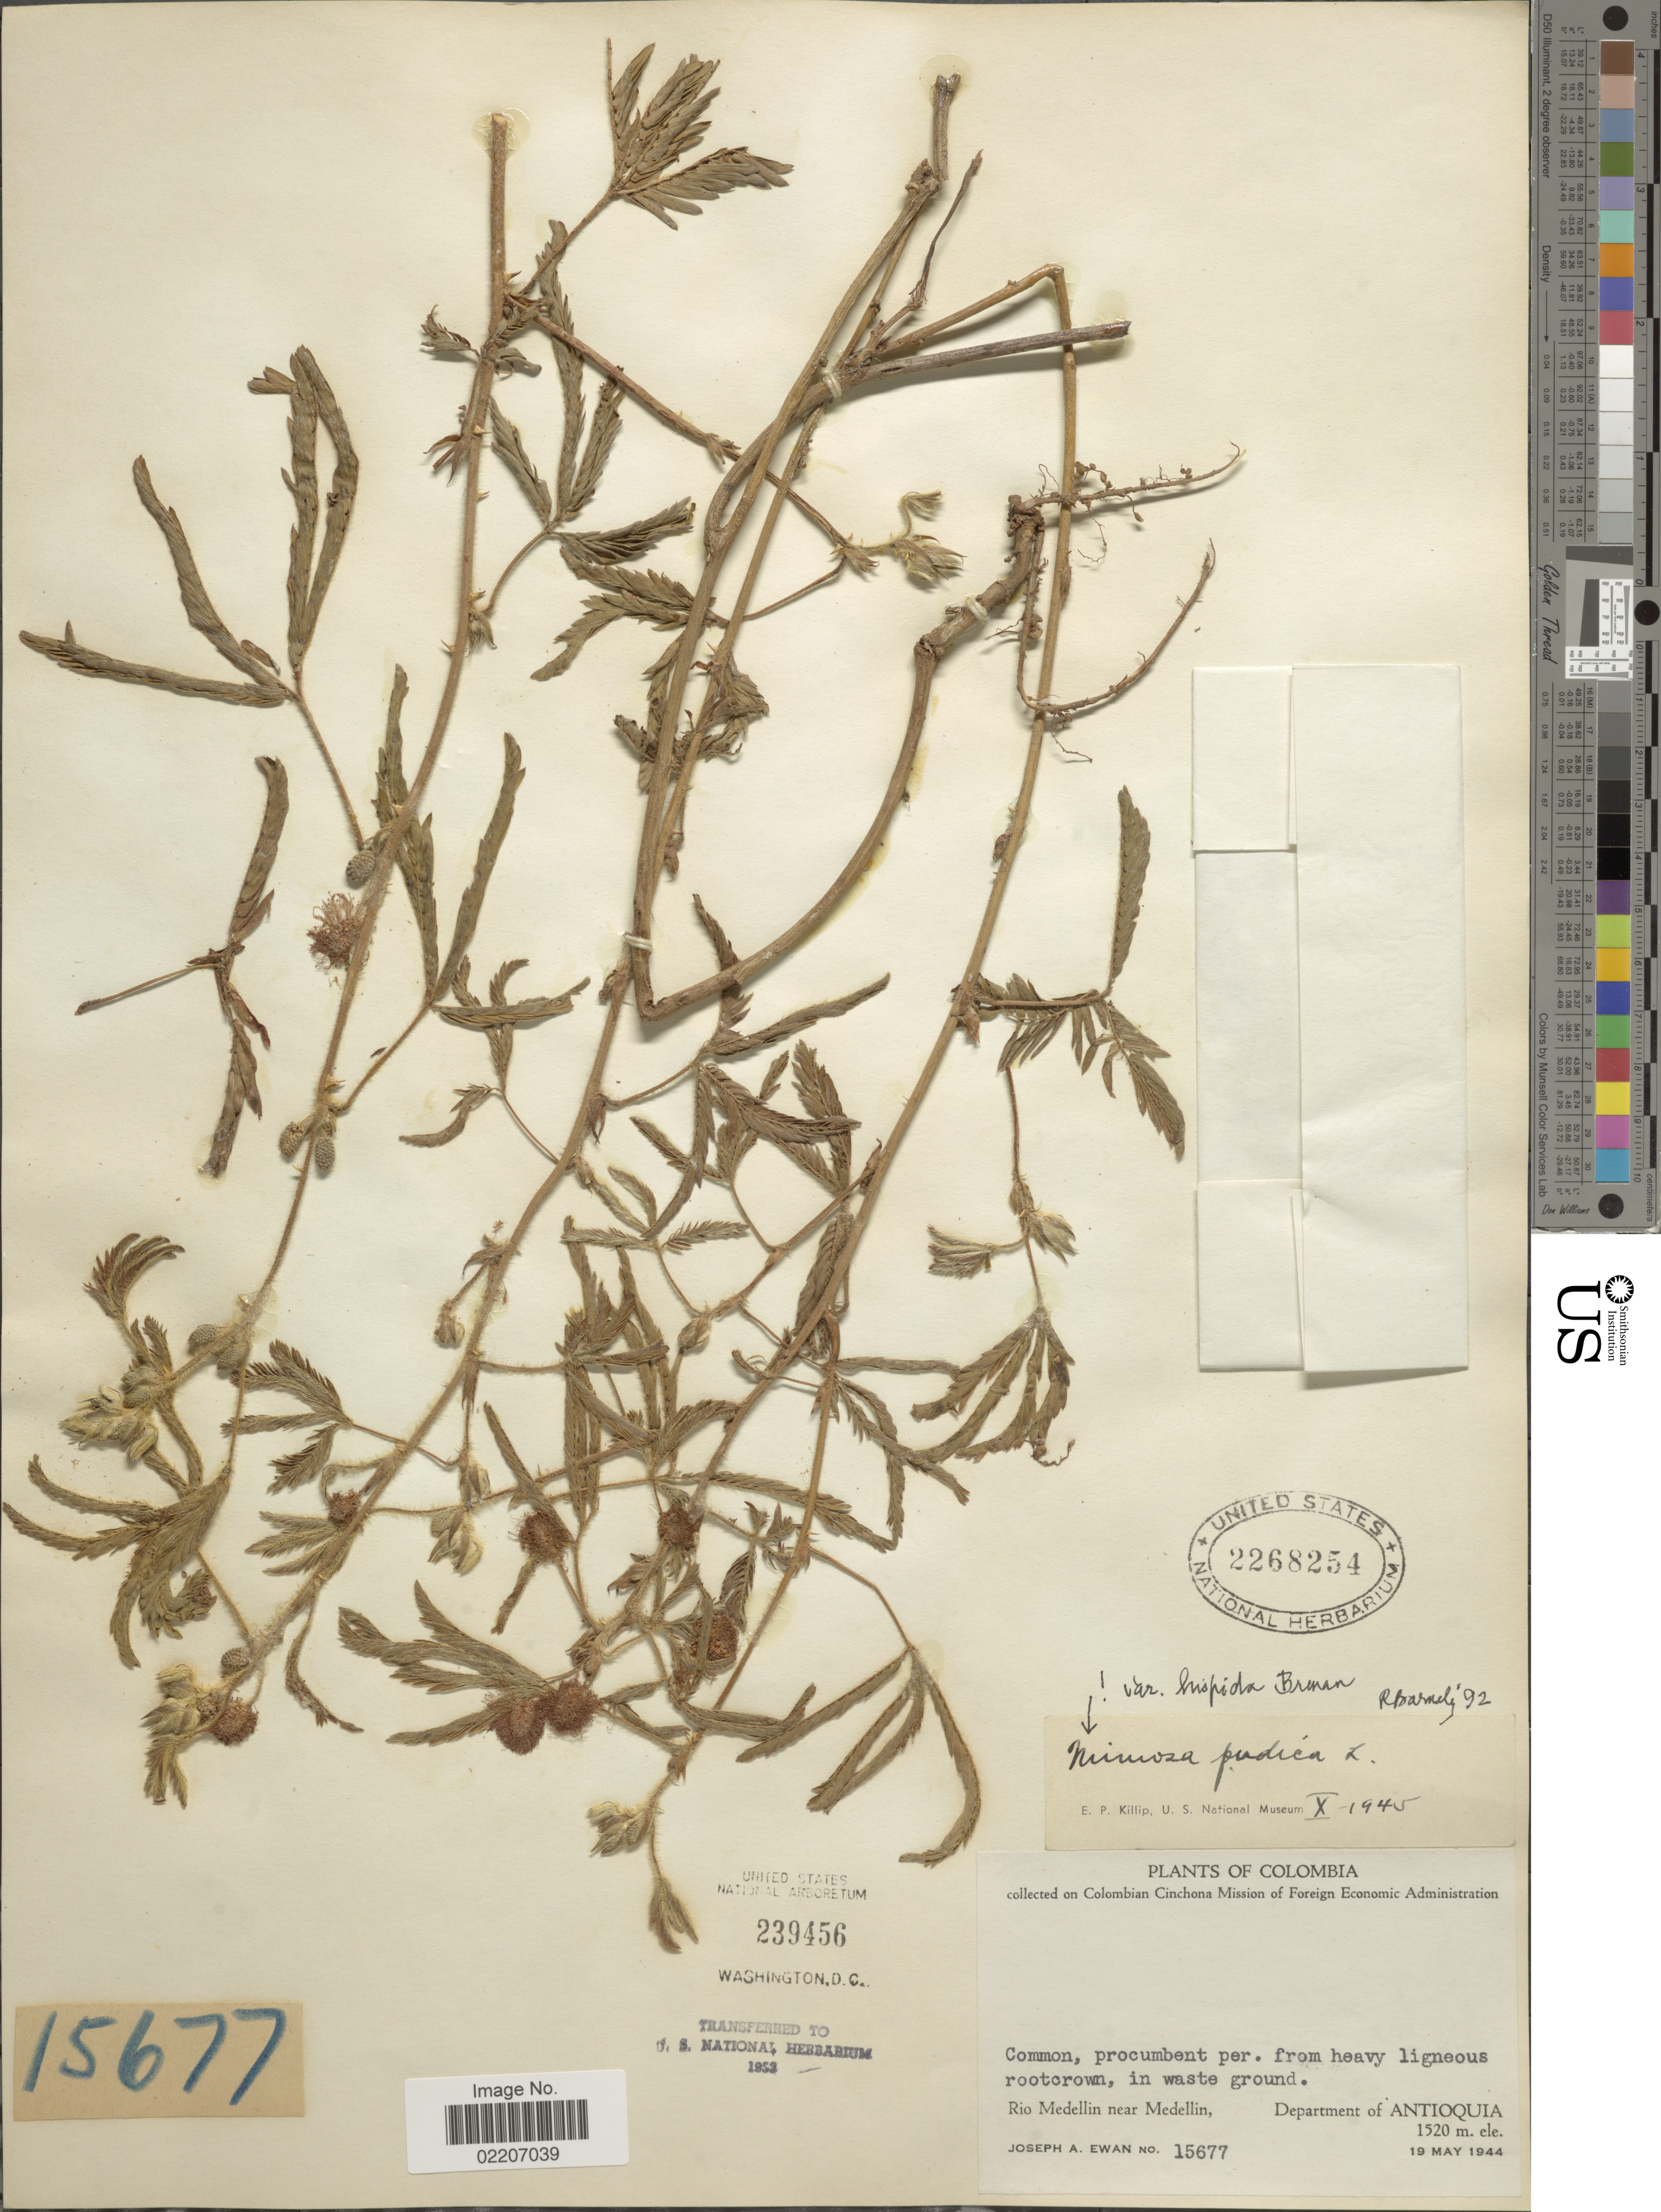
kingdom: Plantae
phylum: Tracheophyta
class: Magnoliopsida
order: Fabales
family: Fabaceae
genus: Mimosa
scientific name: Mimosa pudica var. hispida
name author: Brenan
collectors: J. A. Ewan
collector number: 15677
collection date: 1944-05-19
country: Colombia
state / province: Antioquia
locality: Rio Medellin near Medellin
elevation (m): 1520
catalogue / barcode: US 2268254